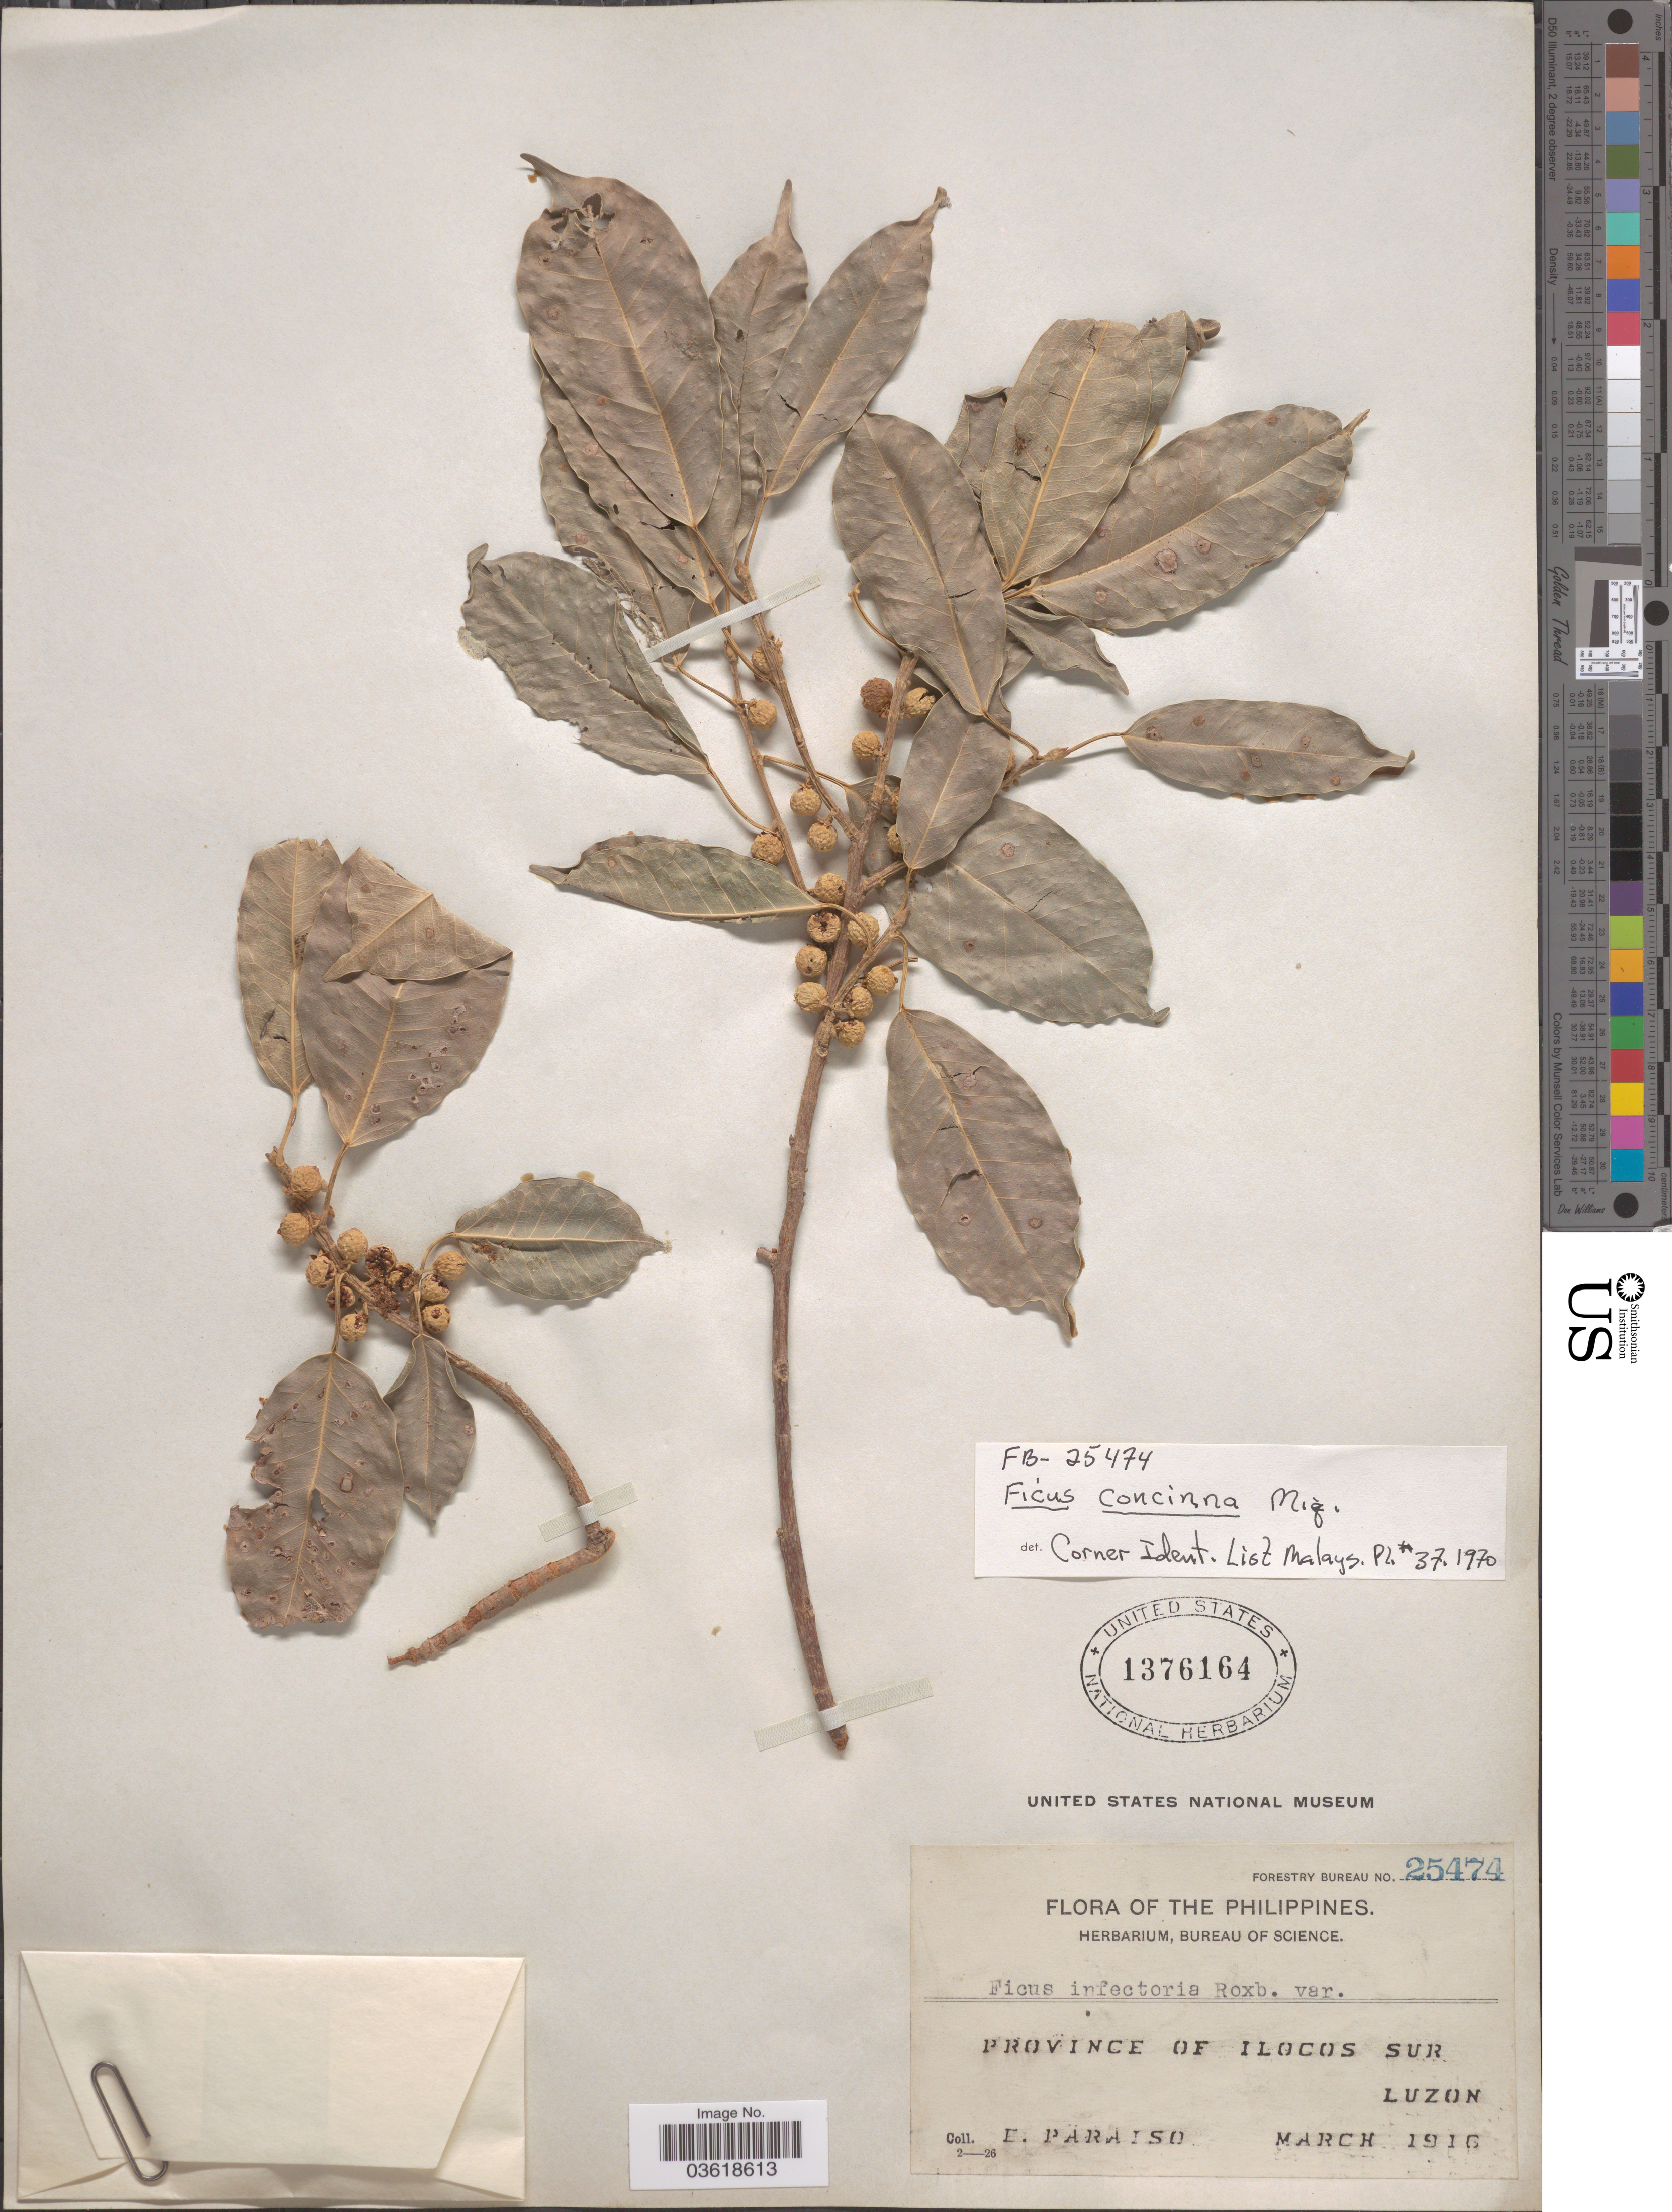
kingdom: Plantae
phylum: Tracheophyta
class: Magnoliopsida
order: Rosales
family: Moraceae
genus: Ficus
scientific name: Ficus concinna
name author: Miq.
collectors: E. Paraiso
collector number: Forestry Bureau 25474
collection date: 1916-03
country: Philippines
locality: Province of Ilocos Sur Luzon.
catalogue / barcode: US 1376164